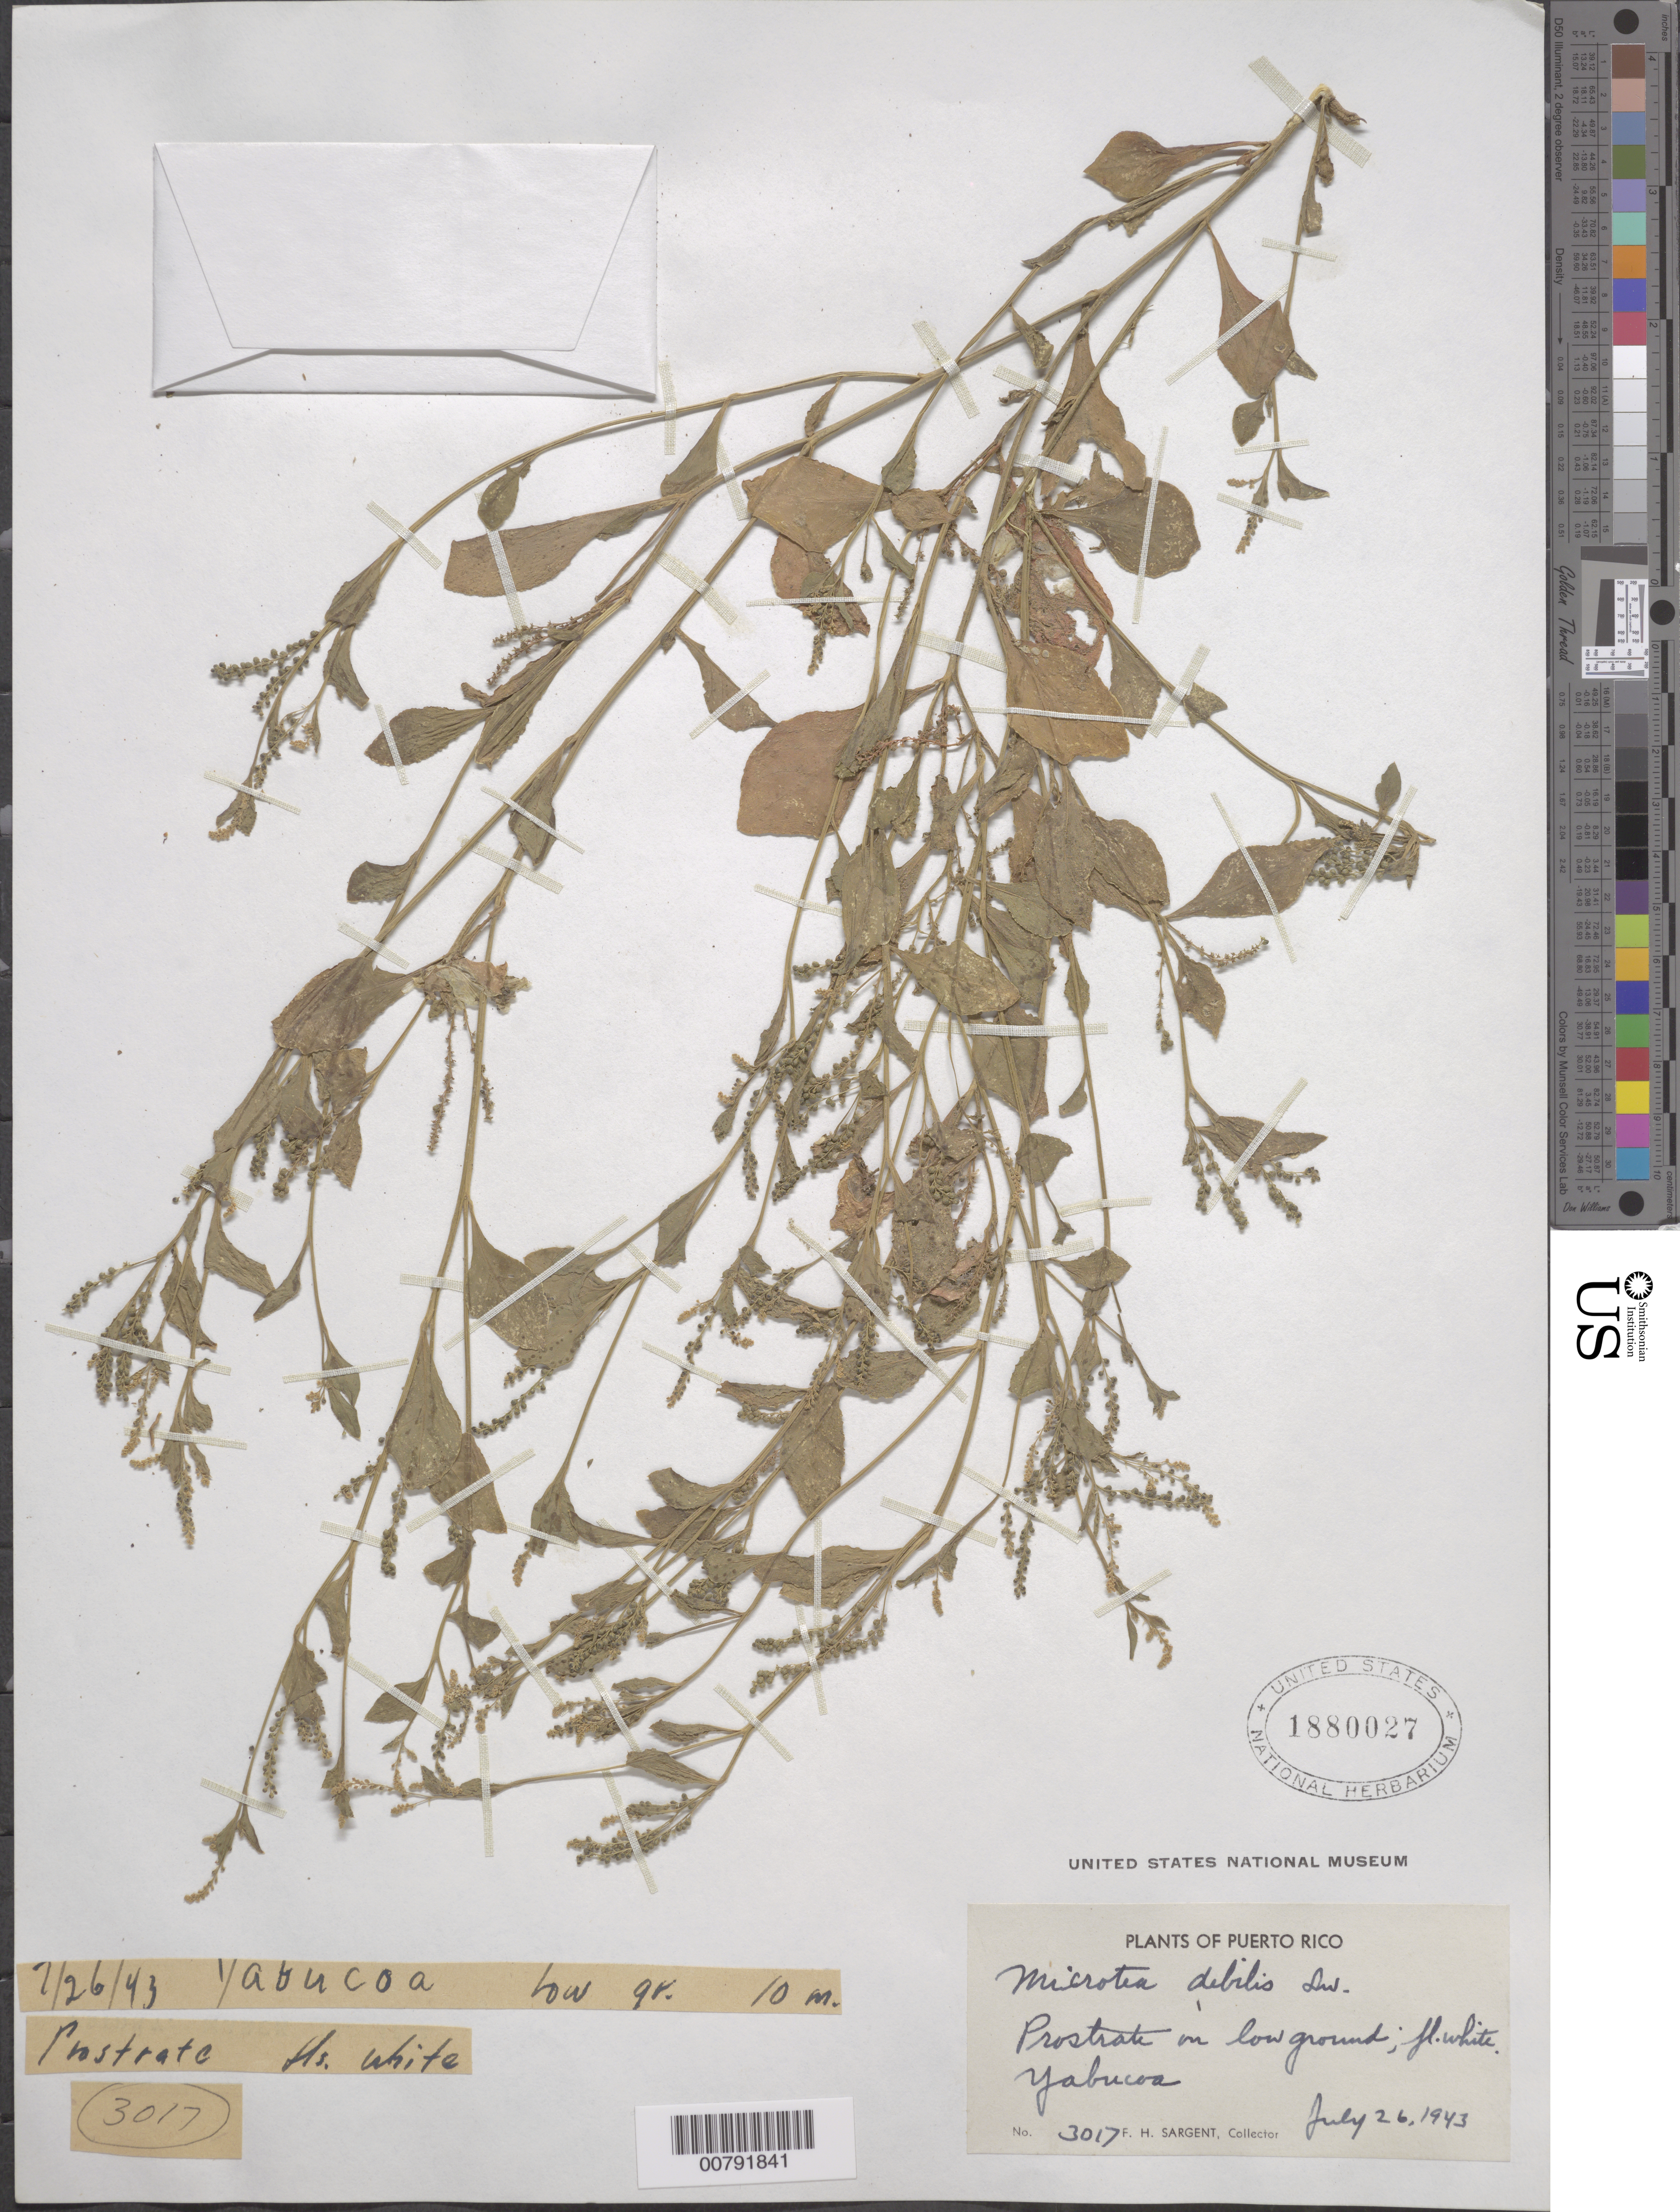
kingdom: Plantae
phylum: Tracheophyta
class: Magnoliopsida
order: Caryophyllales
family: Microteaceae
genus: Microtea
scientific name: Microtea debilis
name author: Sw.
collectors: F. H. Sargent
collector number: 3017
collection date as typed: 26 Jul 1943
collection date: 1943-07-26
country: Puerto Rico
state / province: Yabucoa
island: Puerto Rico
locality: Yabucoa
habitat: In low ground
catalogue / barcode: US 1880027